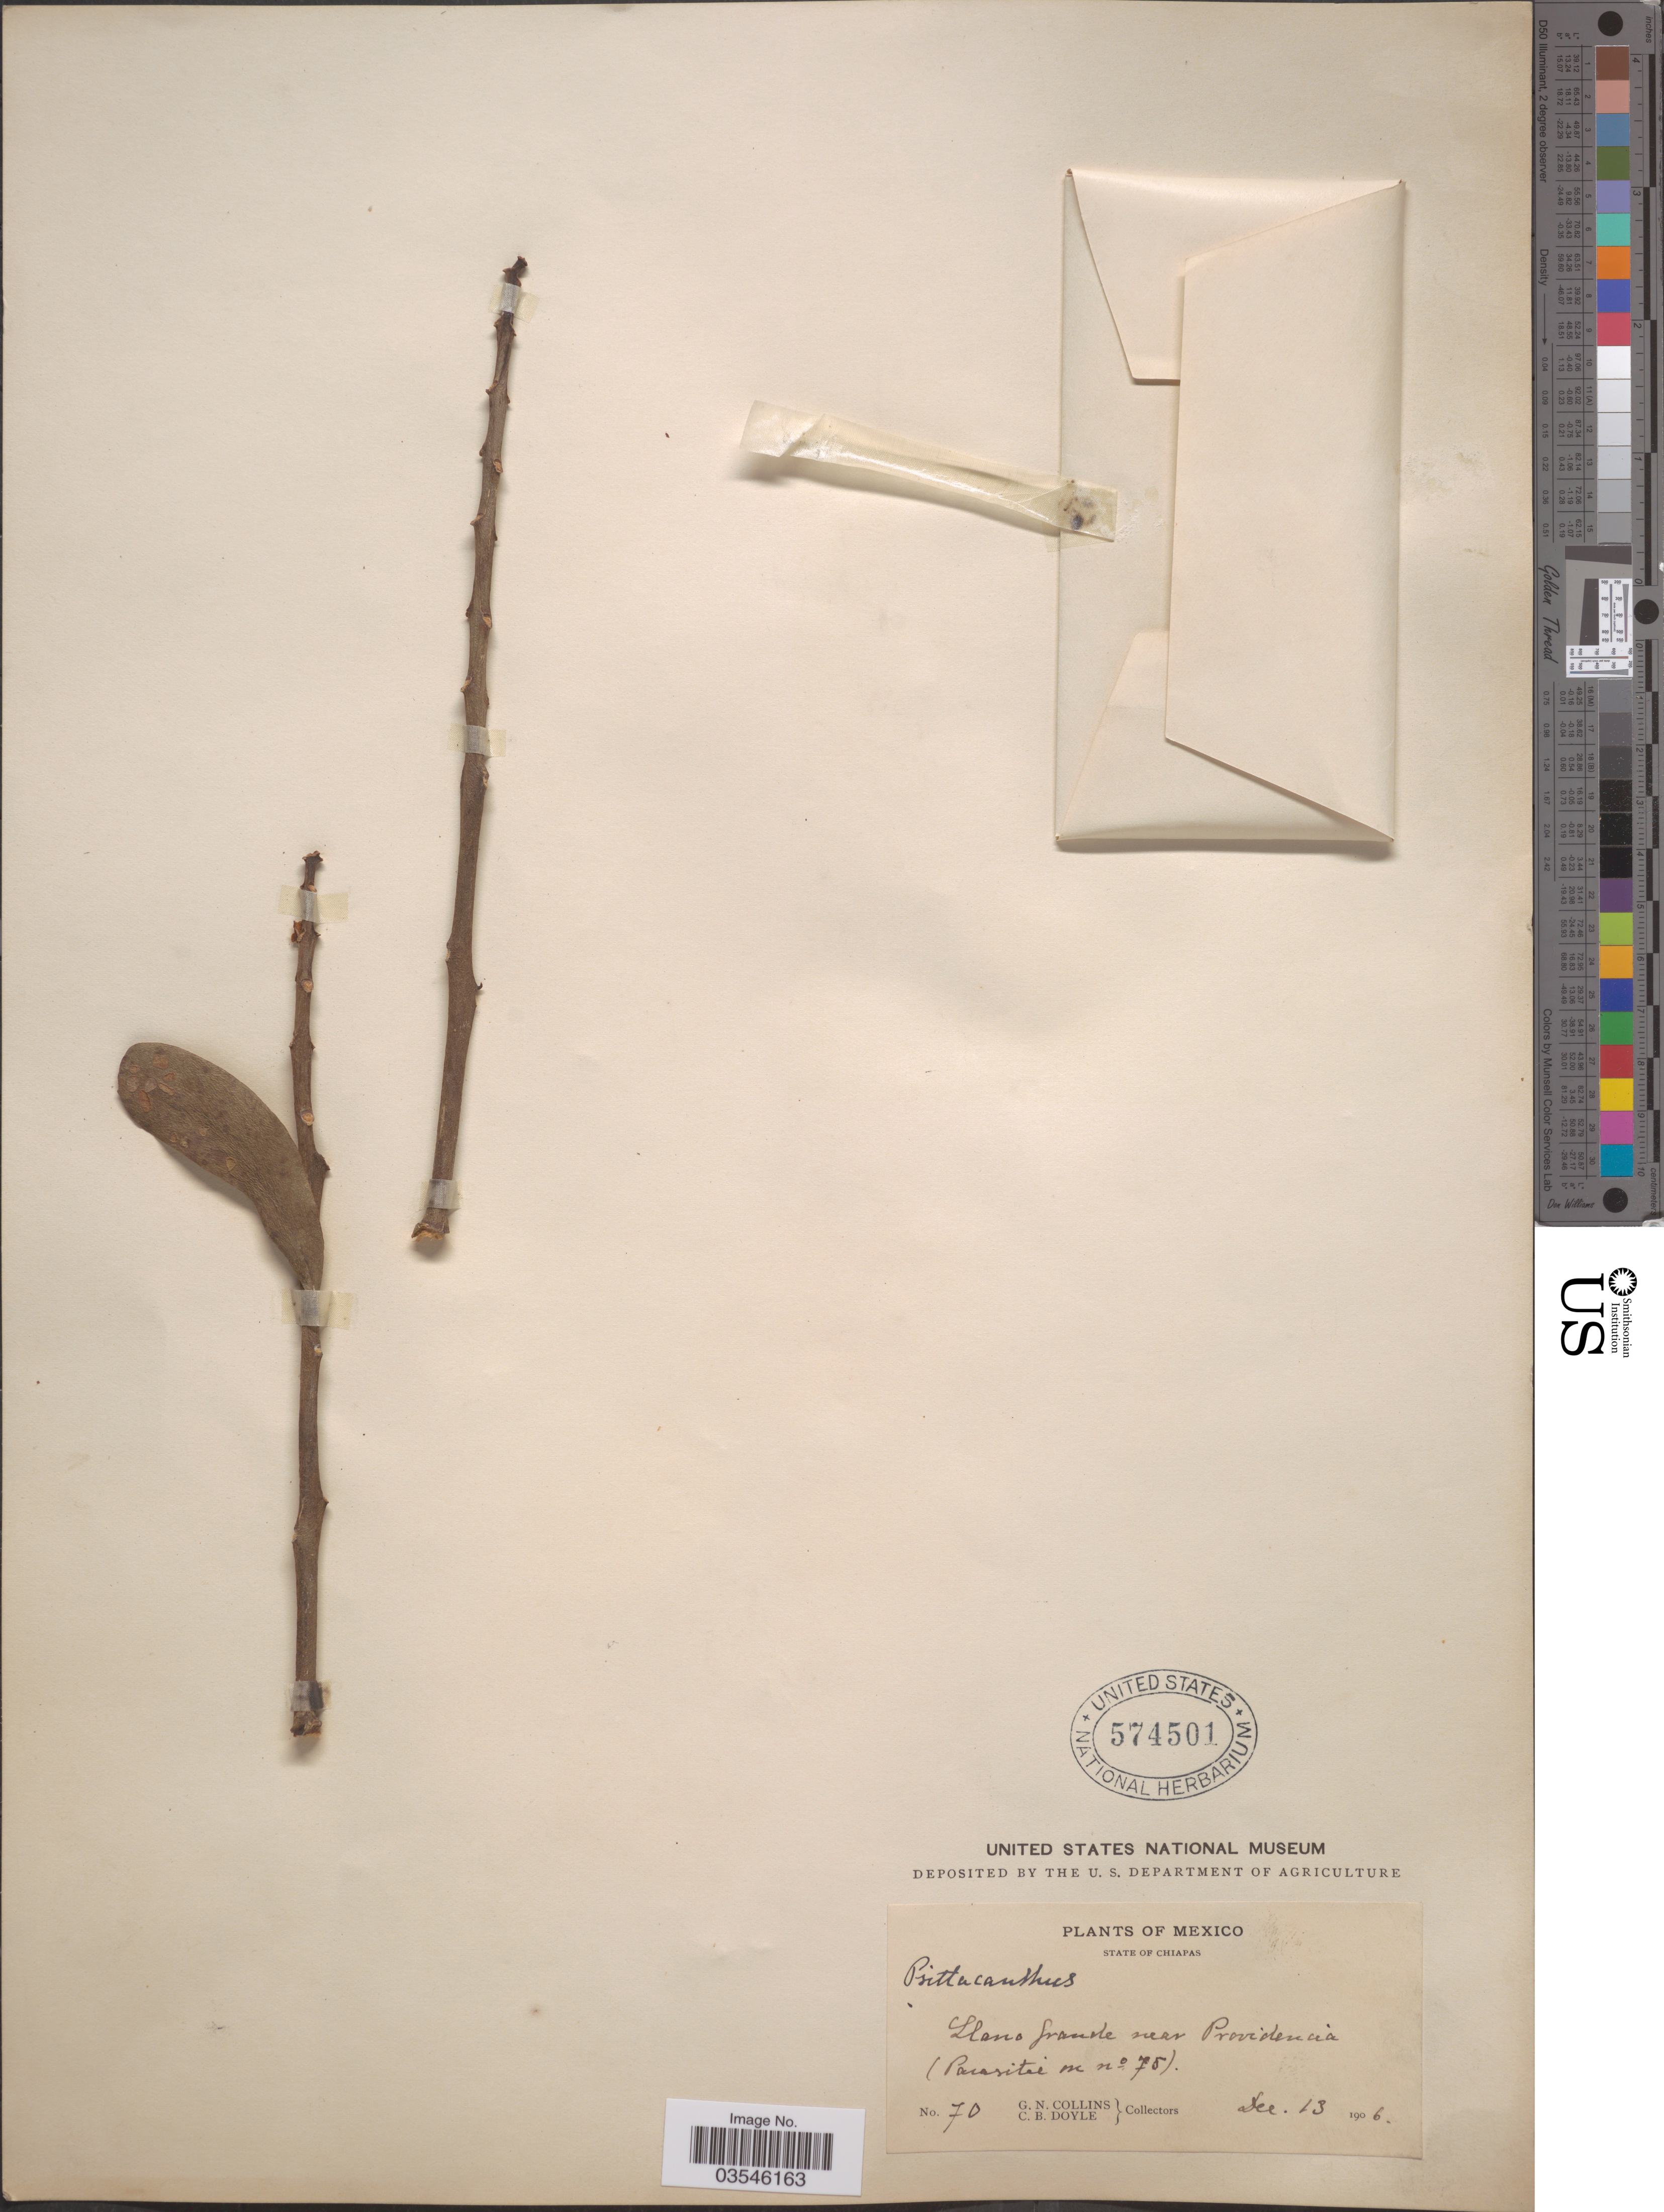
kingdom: Plantae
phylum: Tracheophyta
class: Magnoliopsida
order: Santalales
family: Loranthaceae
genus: Psittacanthus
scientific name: Psittacanthus calyculatus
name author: (DC.) G. Don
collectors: G. Collins & C. Doyle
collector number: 70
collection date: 1906-12-13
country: Mexico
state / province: Chiapas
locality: Llano Grande near Providencia.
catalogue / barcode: US 574501